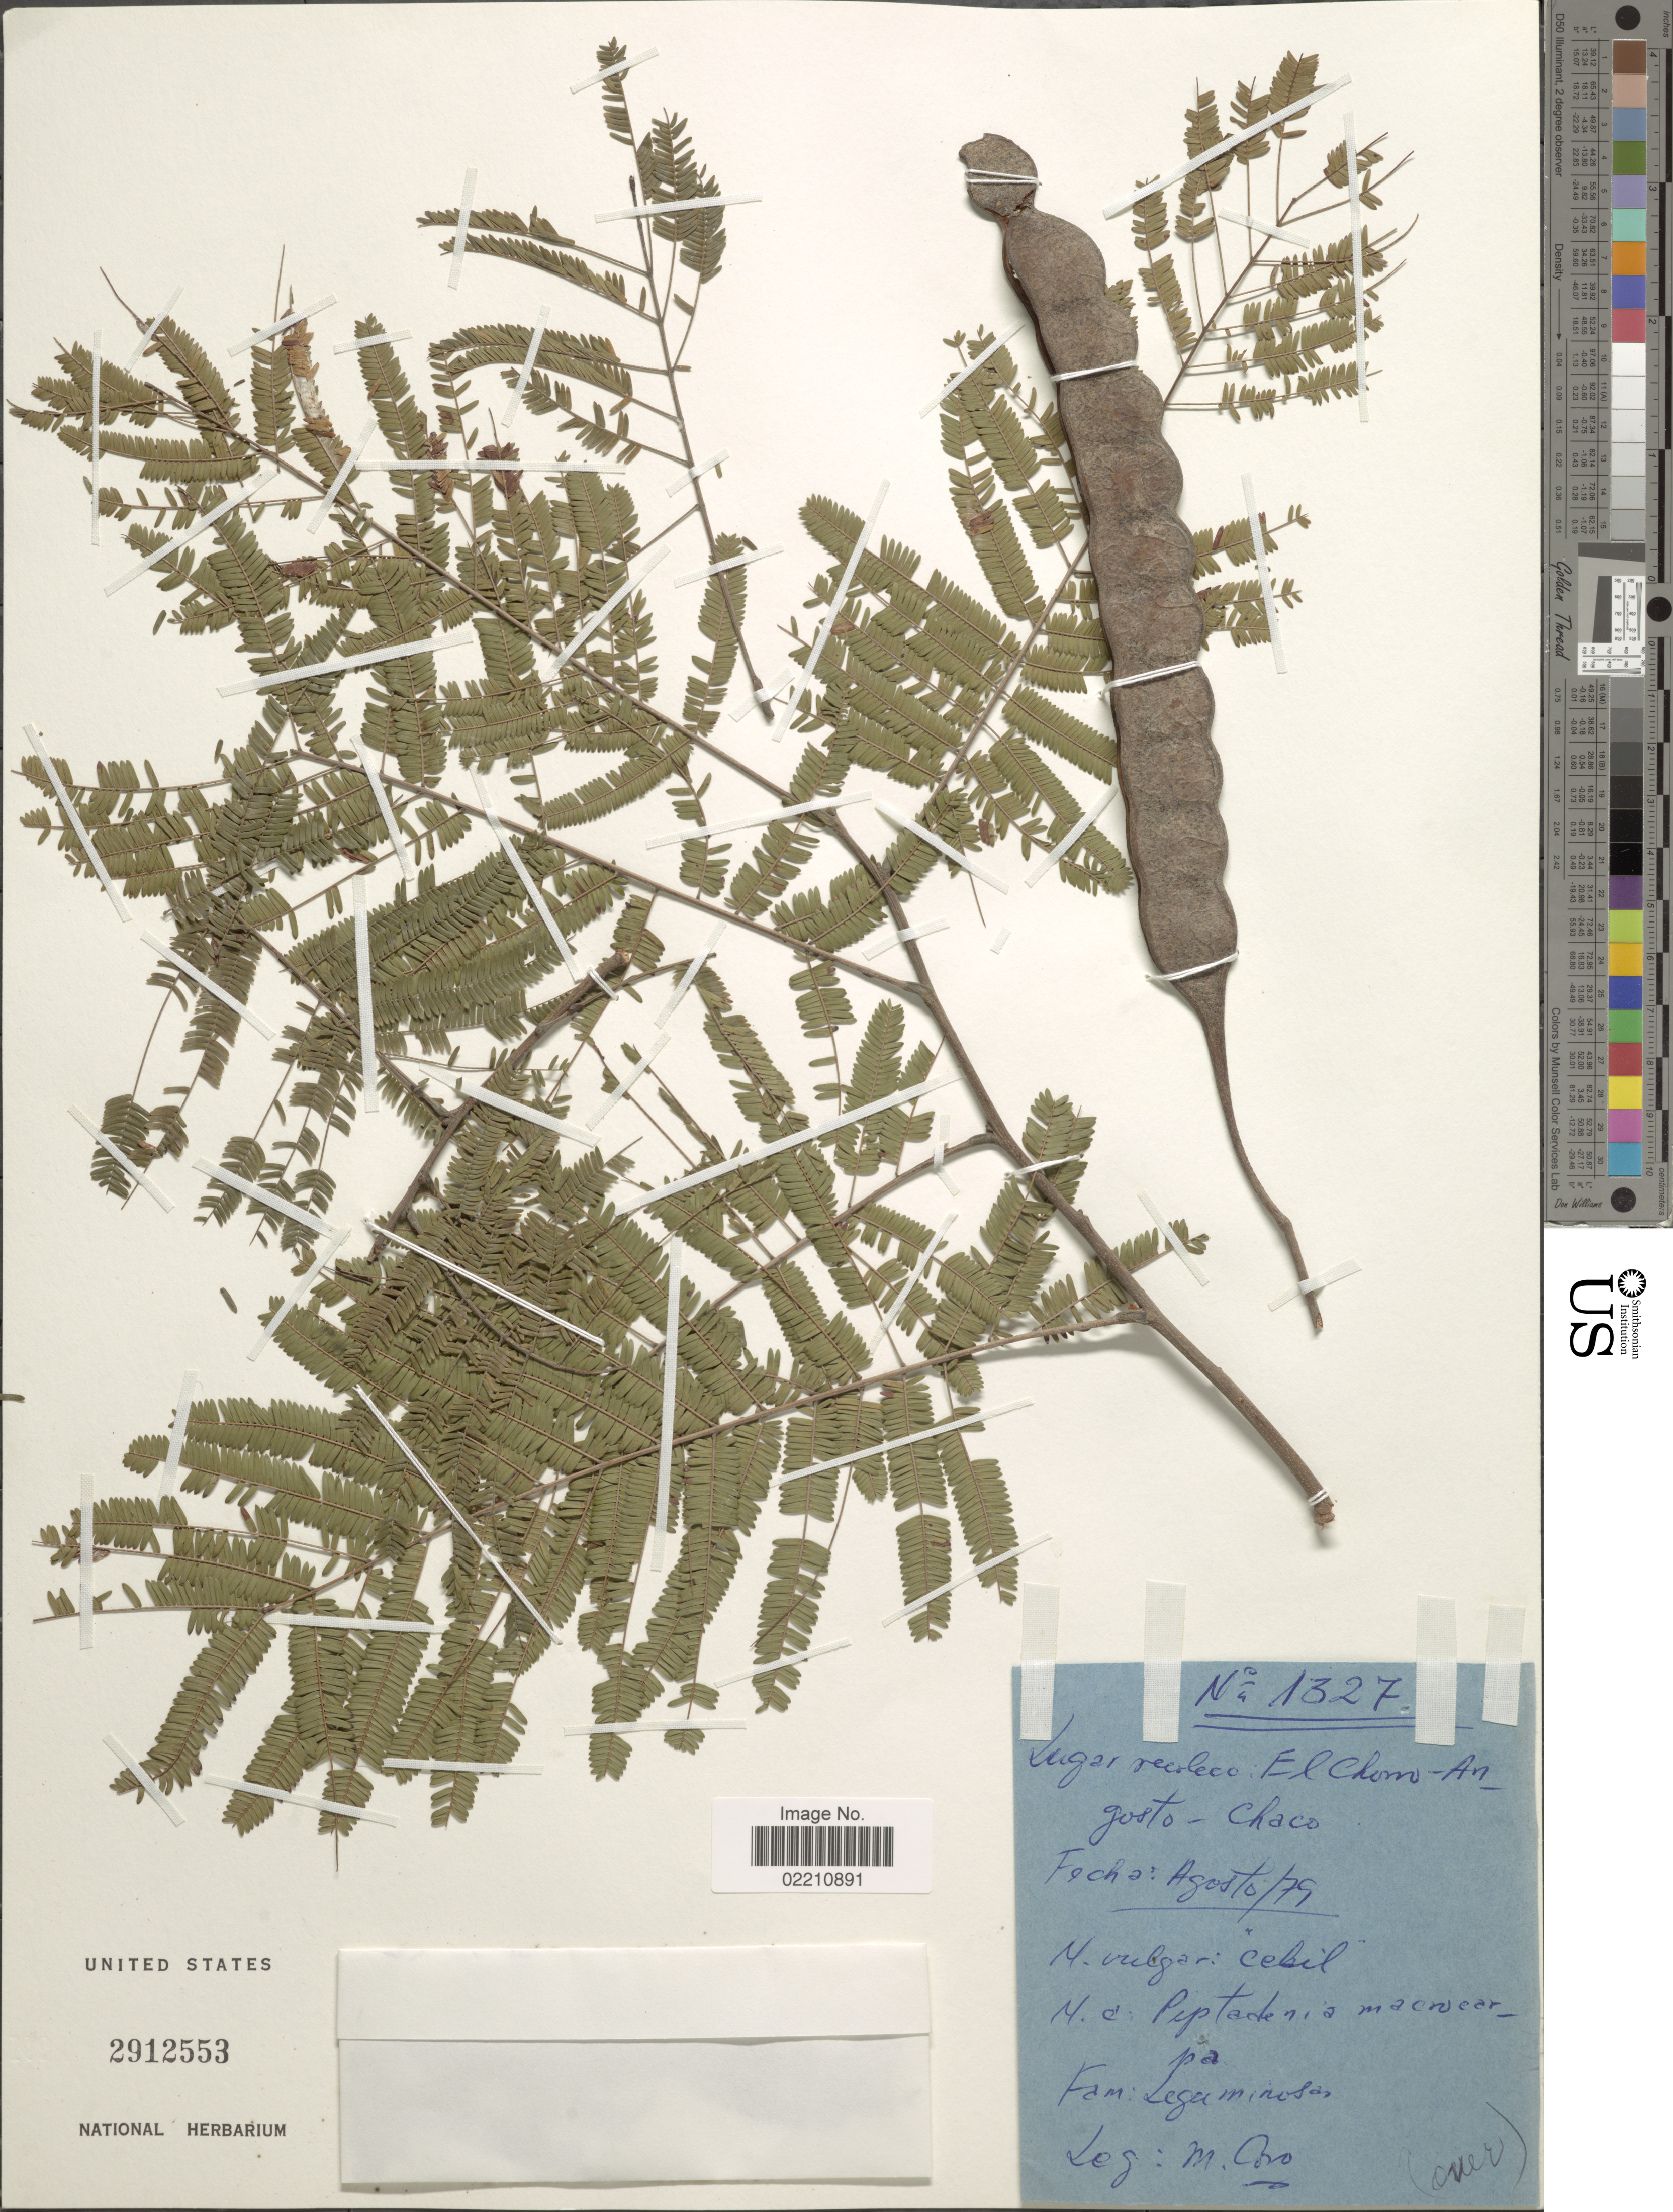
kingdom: Plantae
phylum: Tracheophyta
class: Magnoliopsida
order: Fabales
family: Fabaceae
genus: Anadenanthera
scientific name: Anadenanthera macrocarpa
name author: (Benth.) Brenan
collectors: M. Coro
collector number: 1327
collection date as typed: Transcribed d/m/y: /8/79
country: Argentina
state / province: Chaco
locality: El Chorro - Angosto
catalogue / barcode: US 2912553